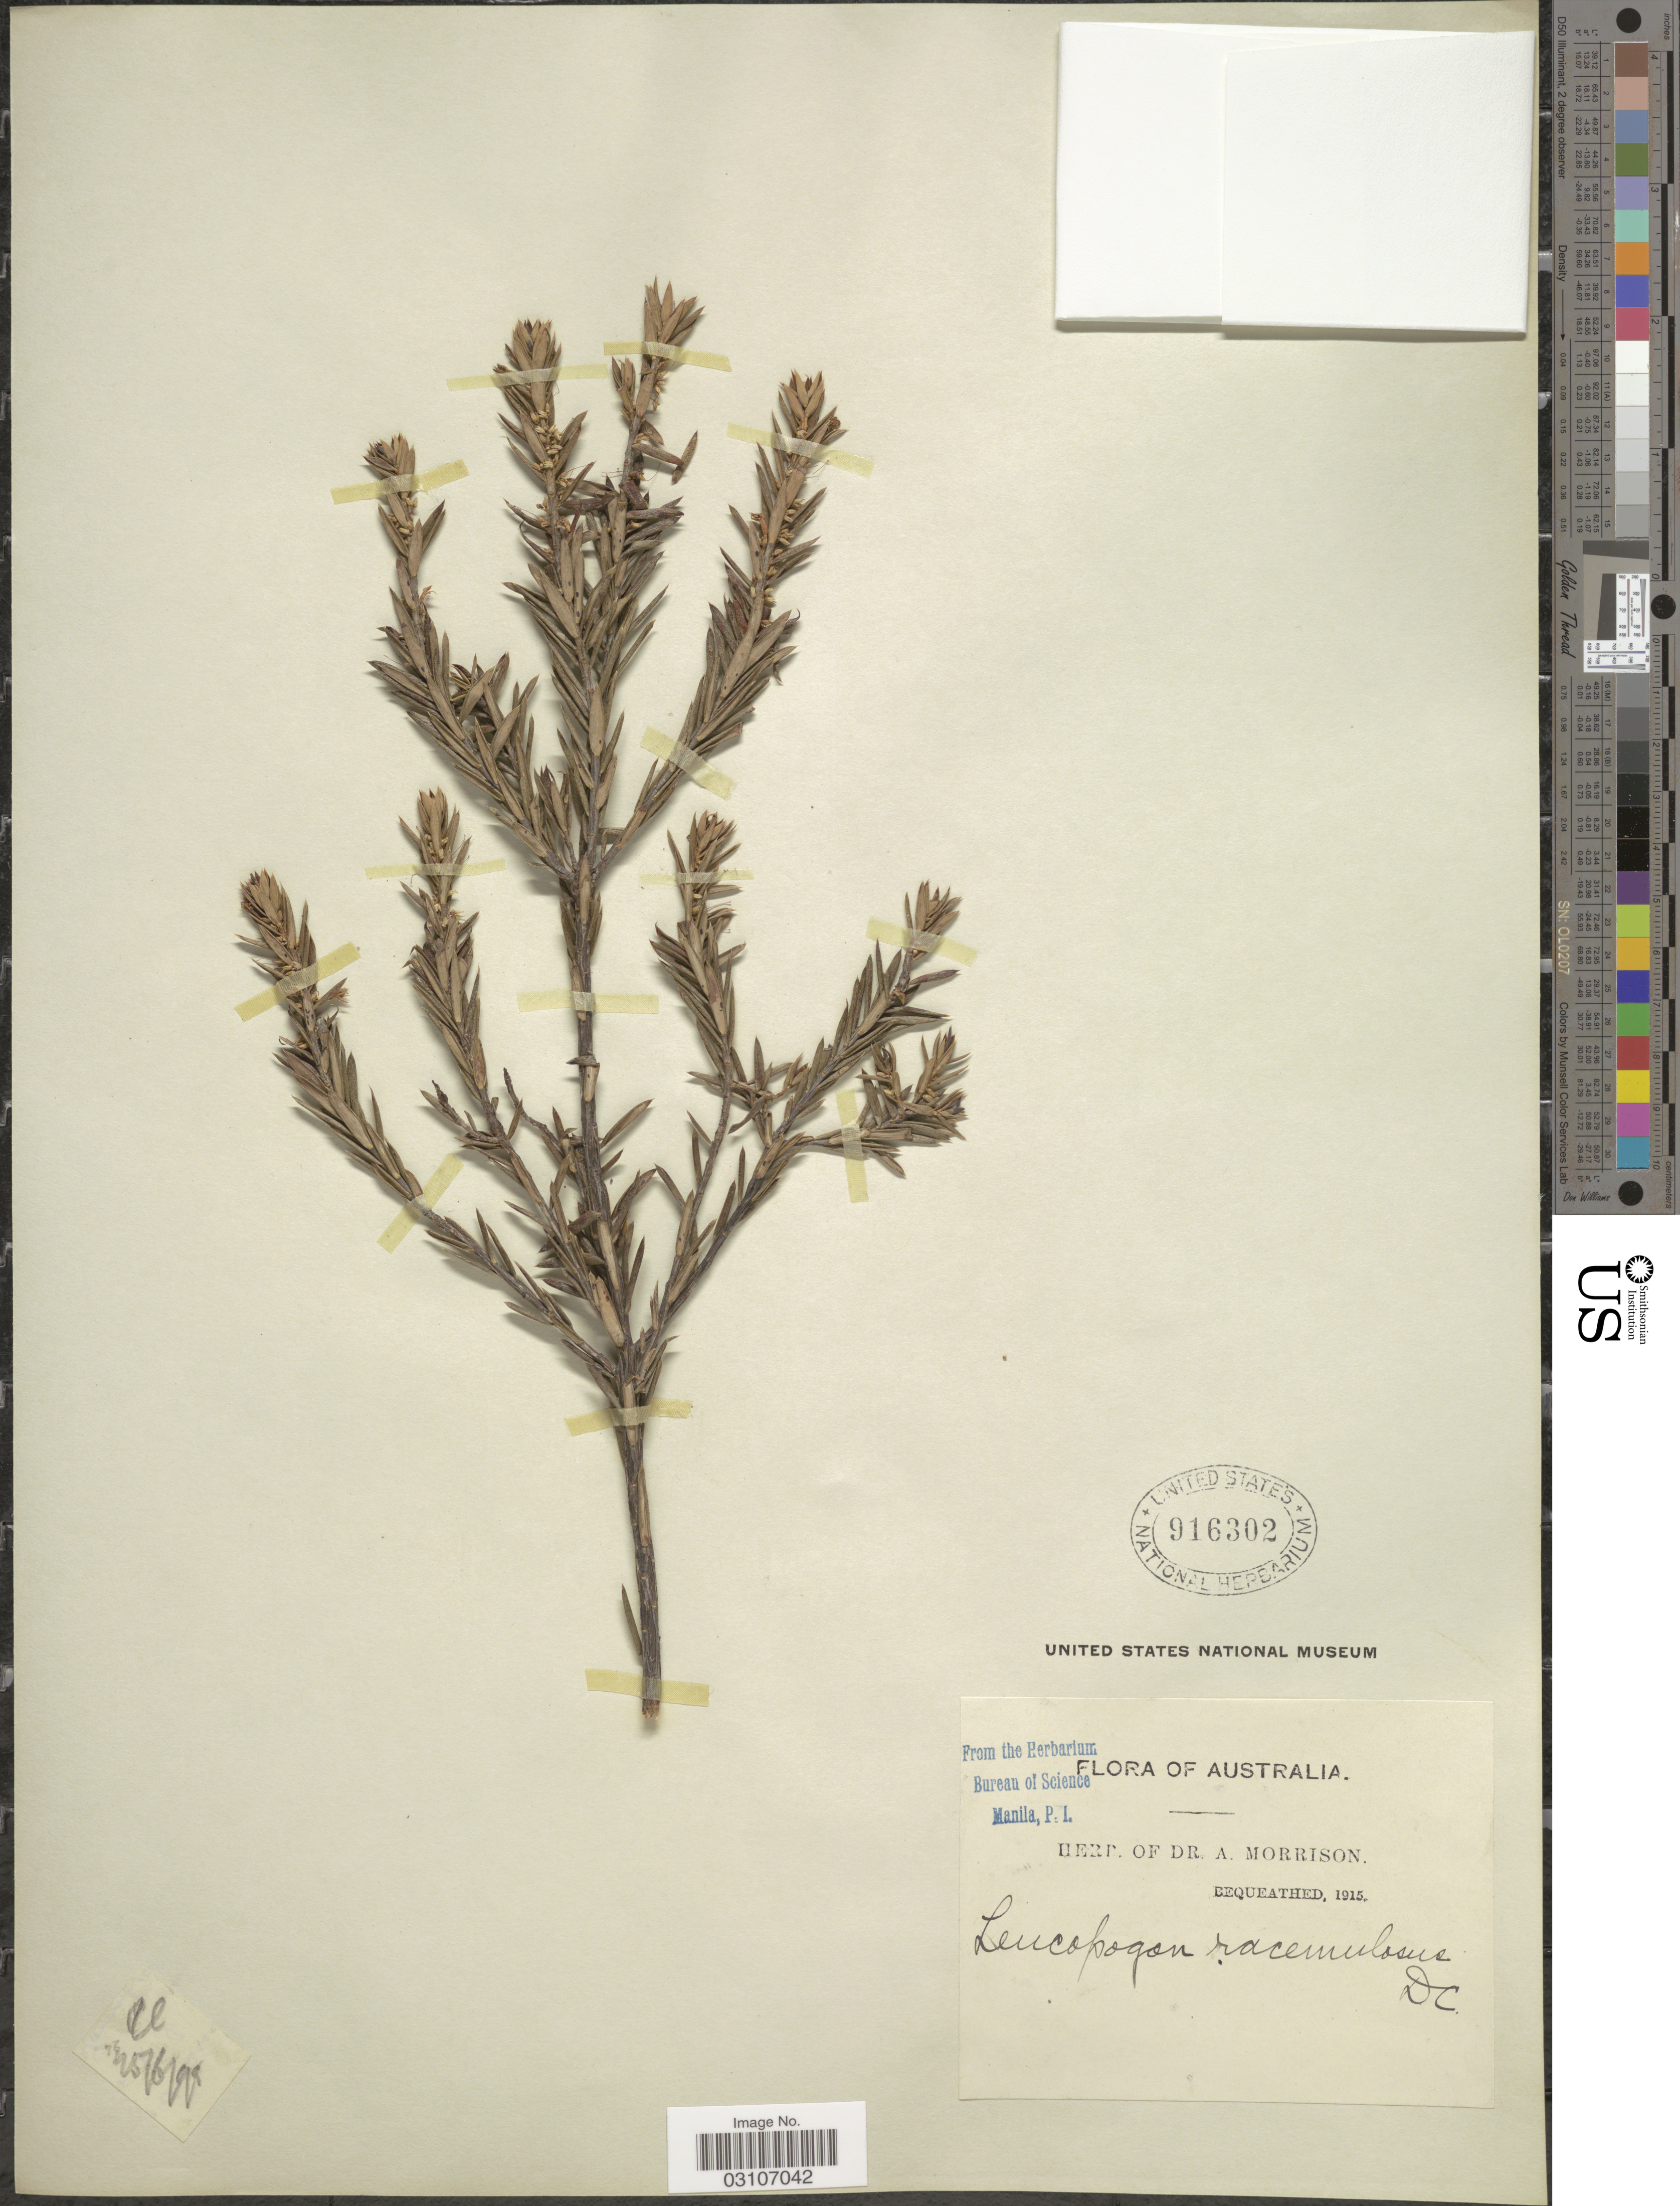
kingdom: Plantae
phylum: Tracheophyta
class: Magnoliopsida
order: Ericales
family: Ericaceae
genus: Leucopogon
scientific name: Leucopogon racemulosus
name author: DC.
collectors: ex herb. Dr. A. Morrison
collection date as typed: Transcribed d/m/y: 25/6/98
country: Australia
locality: Cl.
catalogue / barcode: US 916302